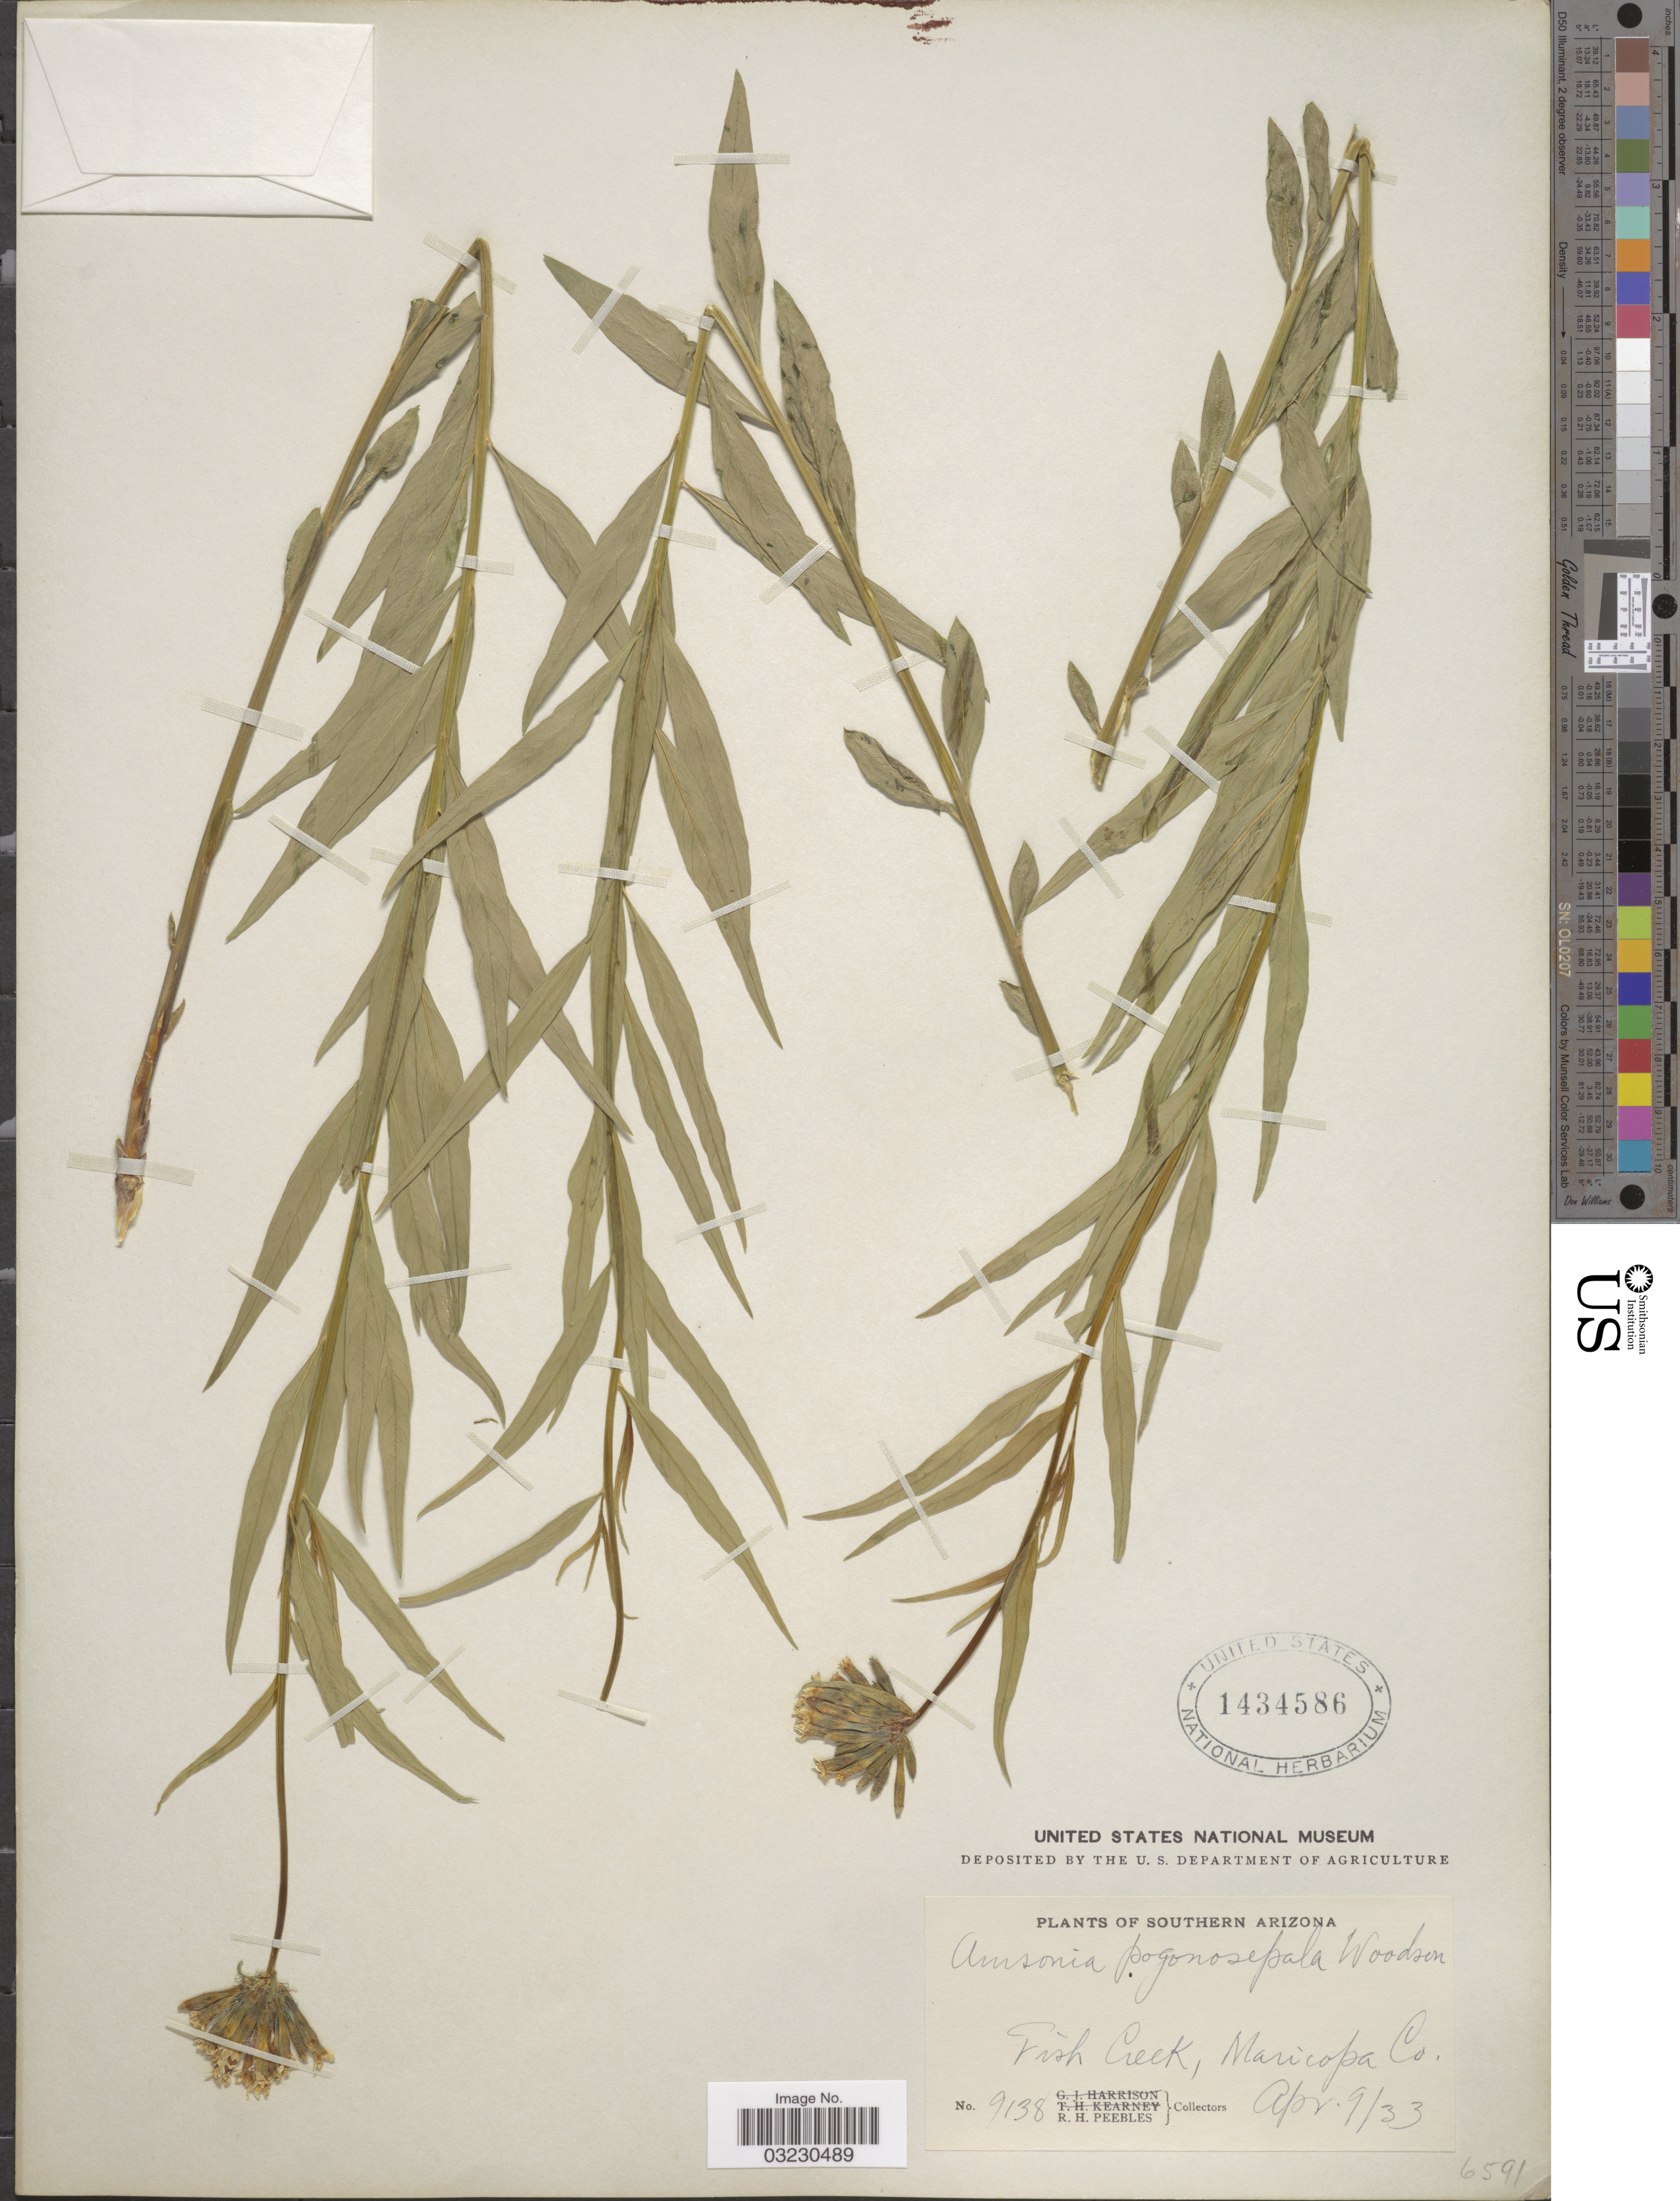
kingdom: Plantae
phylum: Tracheophyta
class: Magnoliopsida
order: Gentianales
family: Apocynaceae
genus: Amsonia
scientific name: Amsonia pogonosepala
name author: Woodson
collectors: R. H. Peebles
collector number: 9138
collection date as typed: Transcribed d/m/y: 9/4/33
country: United States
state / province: Arizona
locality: Southern Arizona, Fish Creek, Maricopa Co.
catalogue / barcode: US 1434586